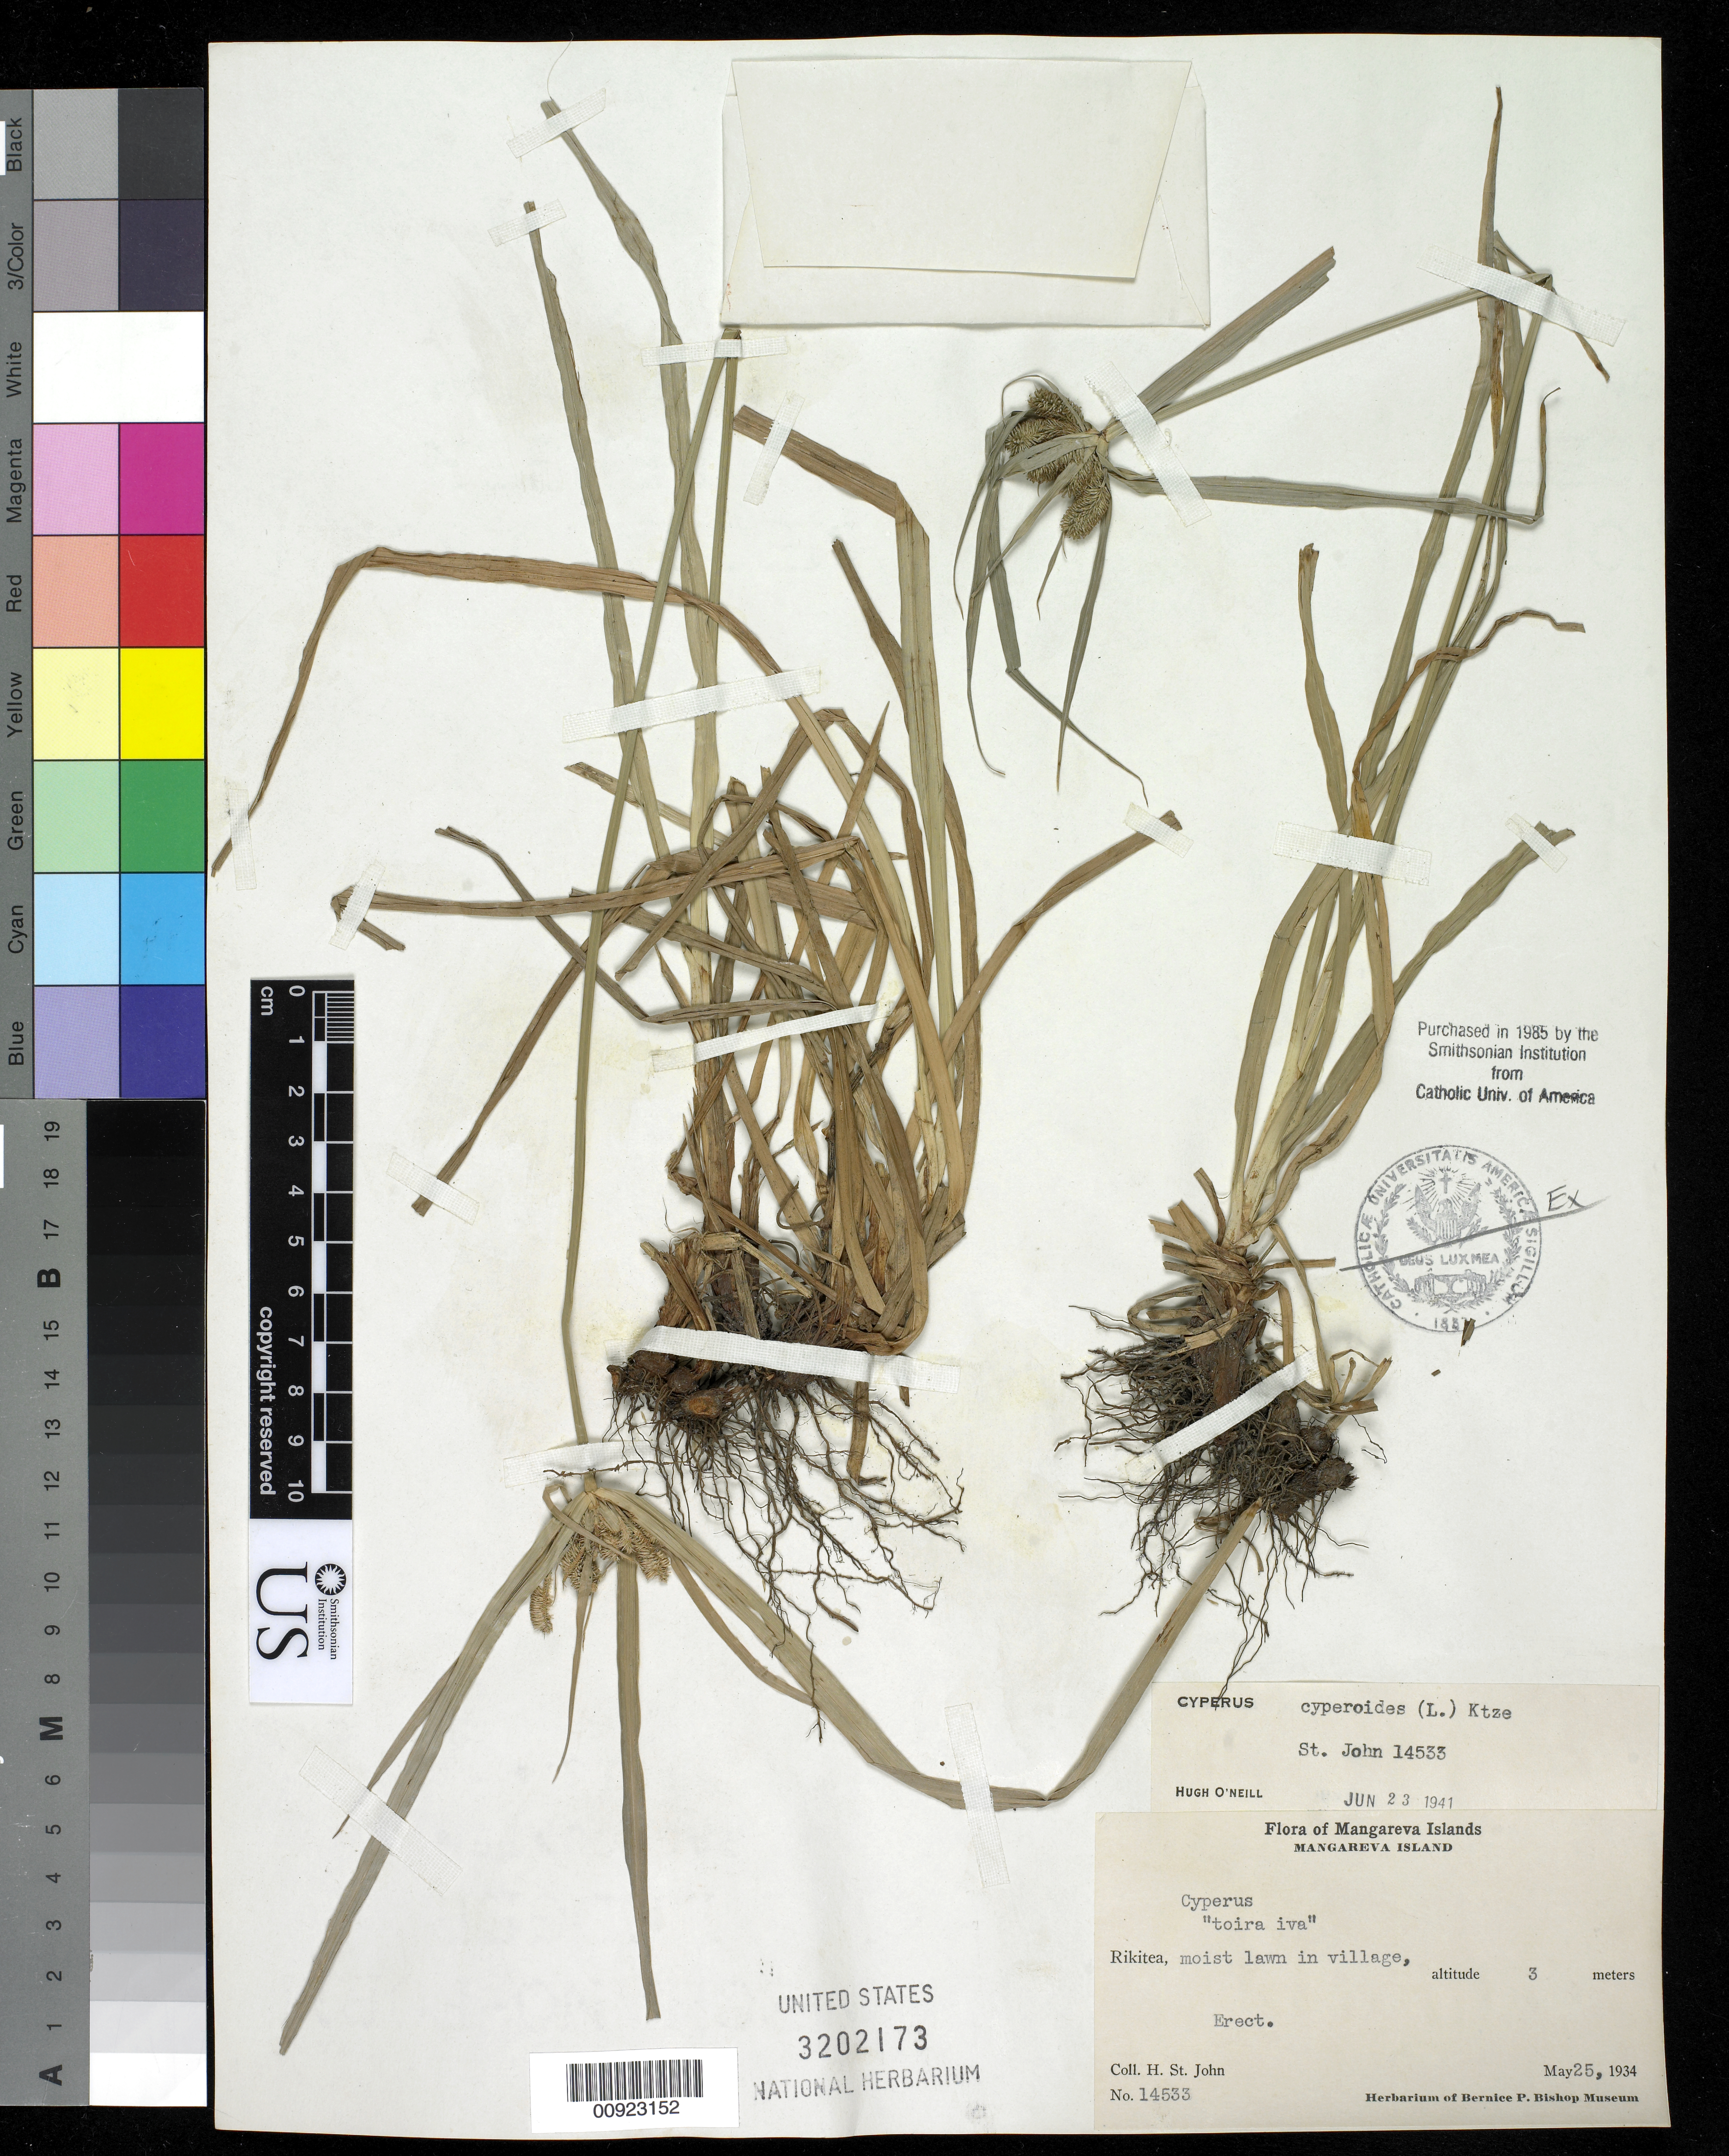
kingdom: Plantae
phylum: Tracheophyta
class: Liliopsida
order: Poales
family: Cyperaceae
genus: Cyperus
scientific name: Cyperus cyperoides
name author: (L.) Kuntze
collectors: H. St. John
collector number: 14533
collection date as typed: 25 May 1934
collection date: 1934-05-25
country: French Polynesia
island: Mangareva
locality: Rikitea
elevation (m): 3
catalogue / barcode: US 3202173